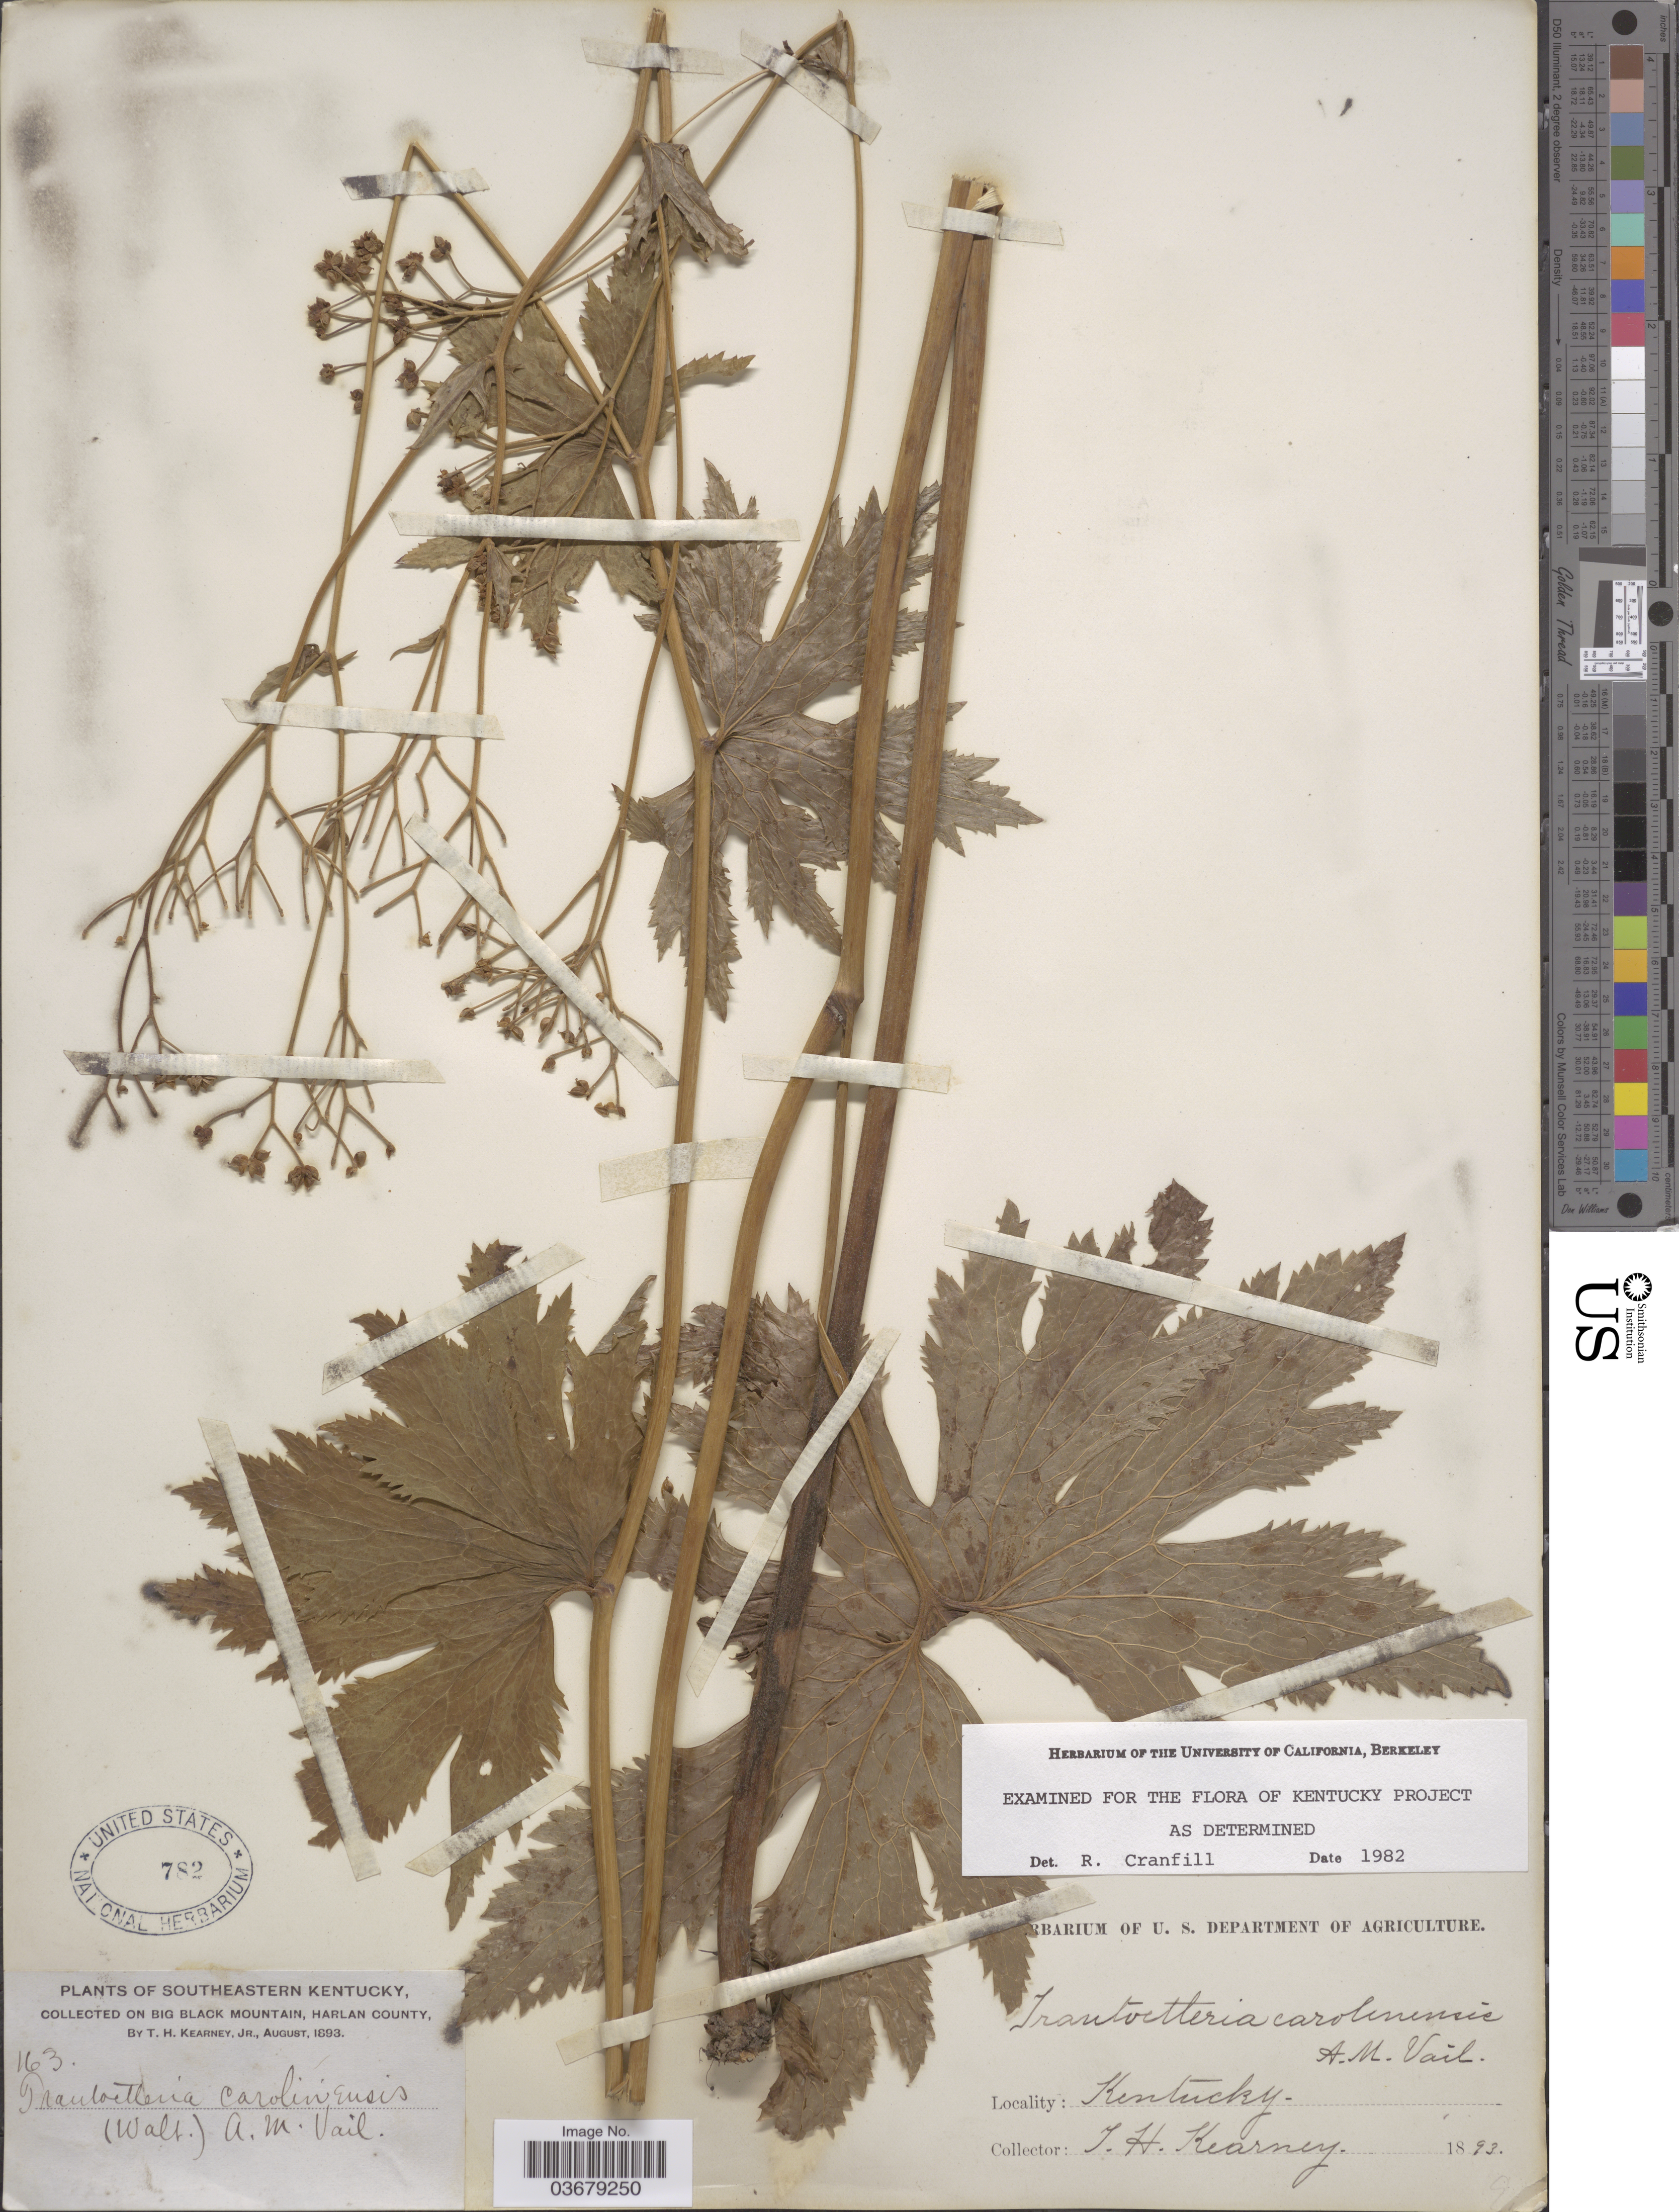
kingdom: Plantae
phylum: Tracheophyta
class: Magnoliopsida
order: Ranunculales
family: Ranunculaceae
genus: Trautvetteria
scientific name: Trautvetteria caroliniensis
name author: (Walter) Vail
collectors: T. H. Kearney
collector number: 163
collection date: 1893-08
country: United States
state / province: Kentucky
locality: Southeastern Kentucky. Big Black Mountain, Harlan County.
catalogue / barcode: US 782